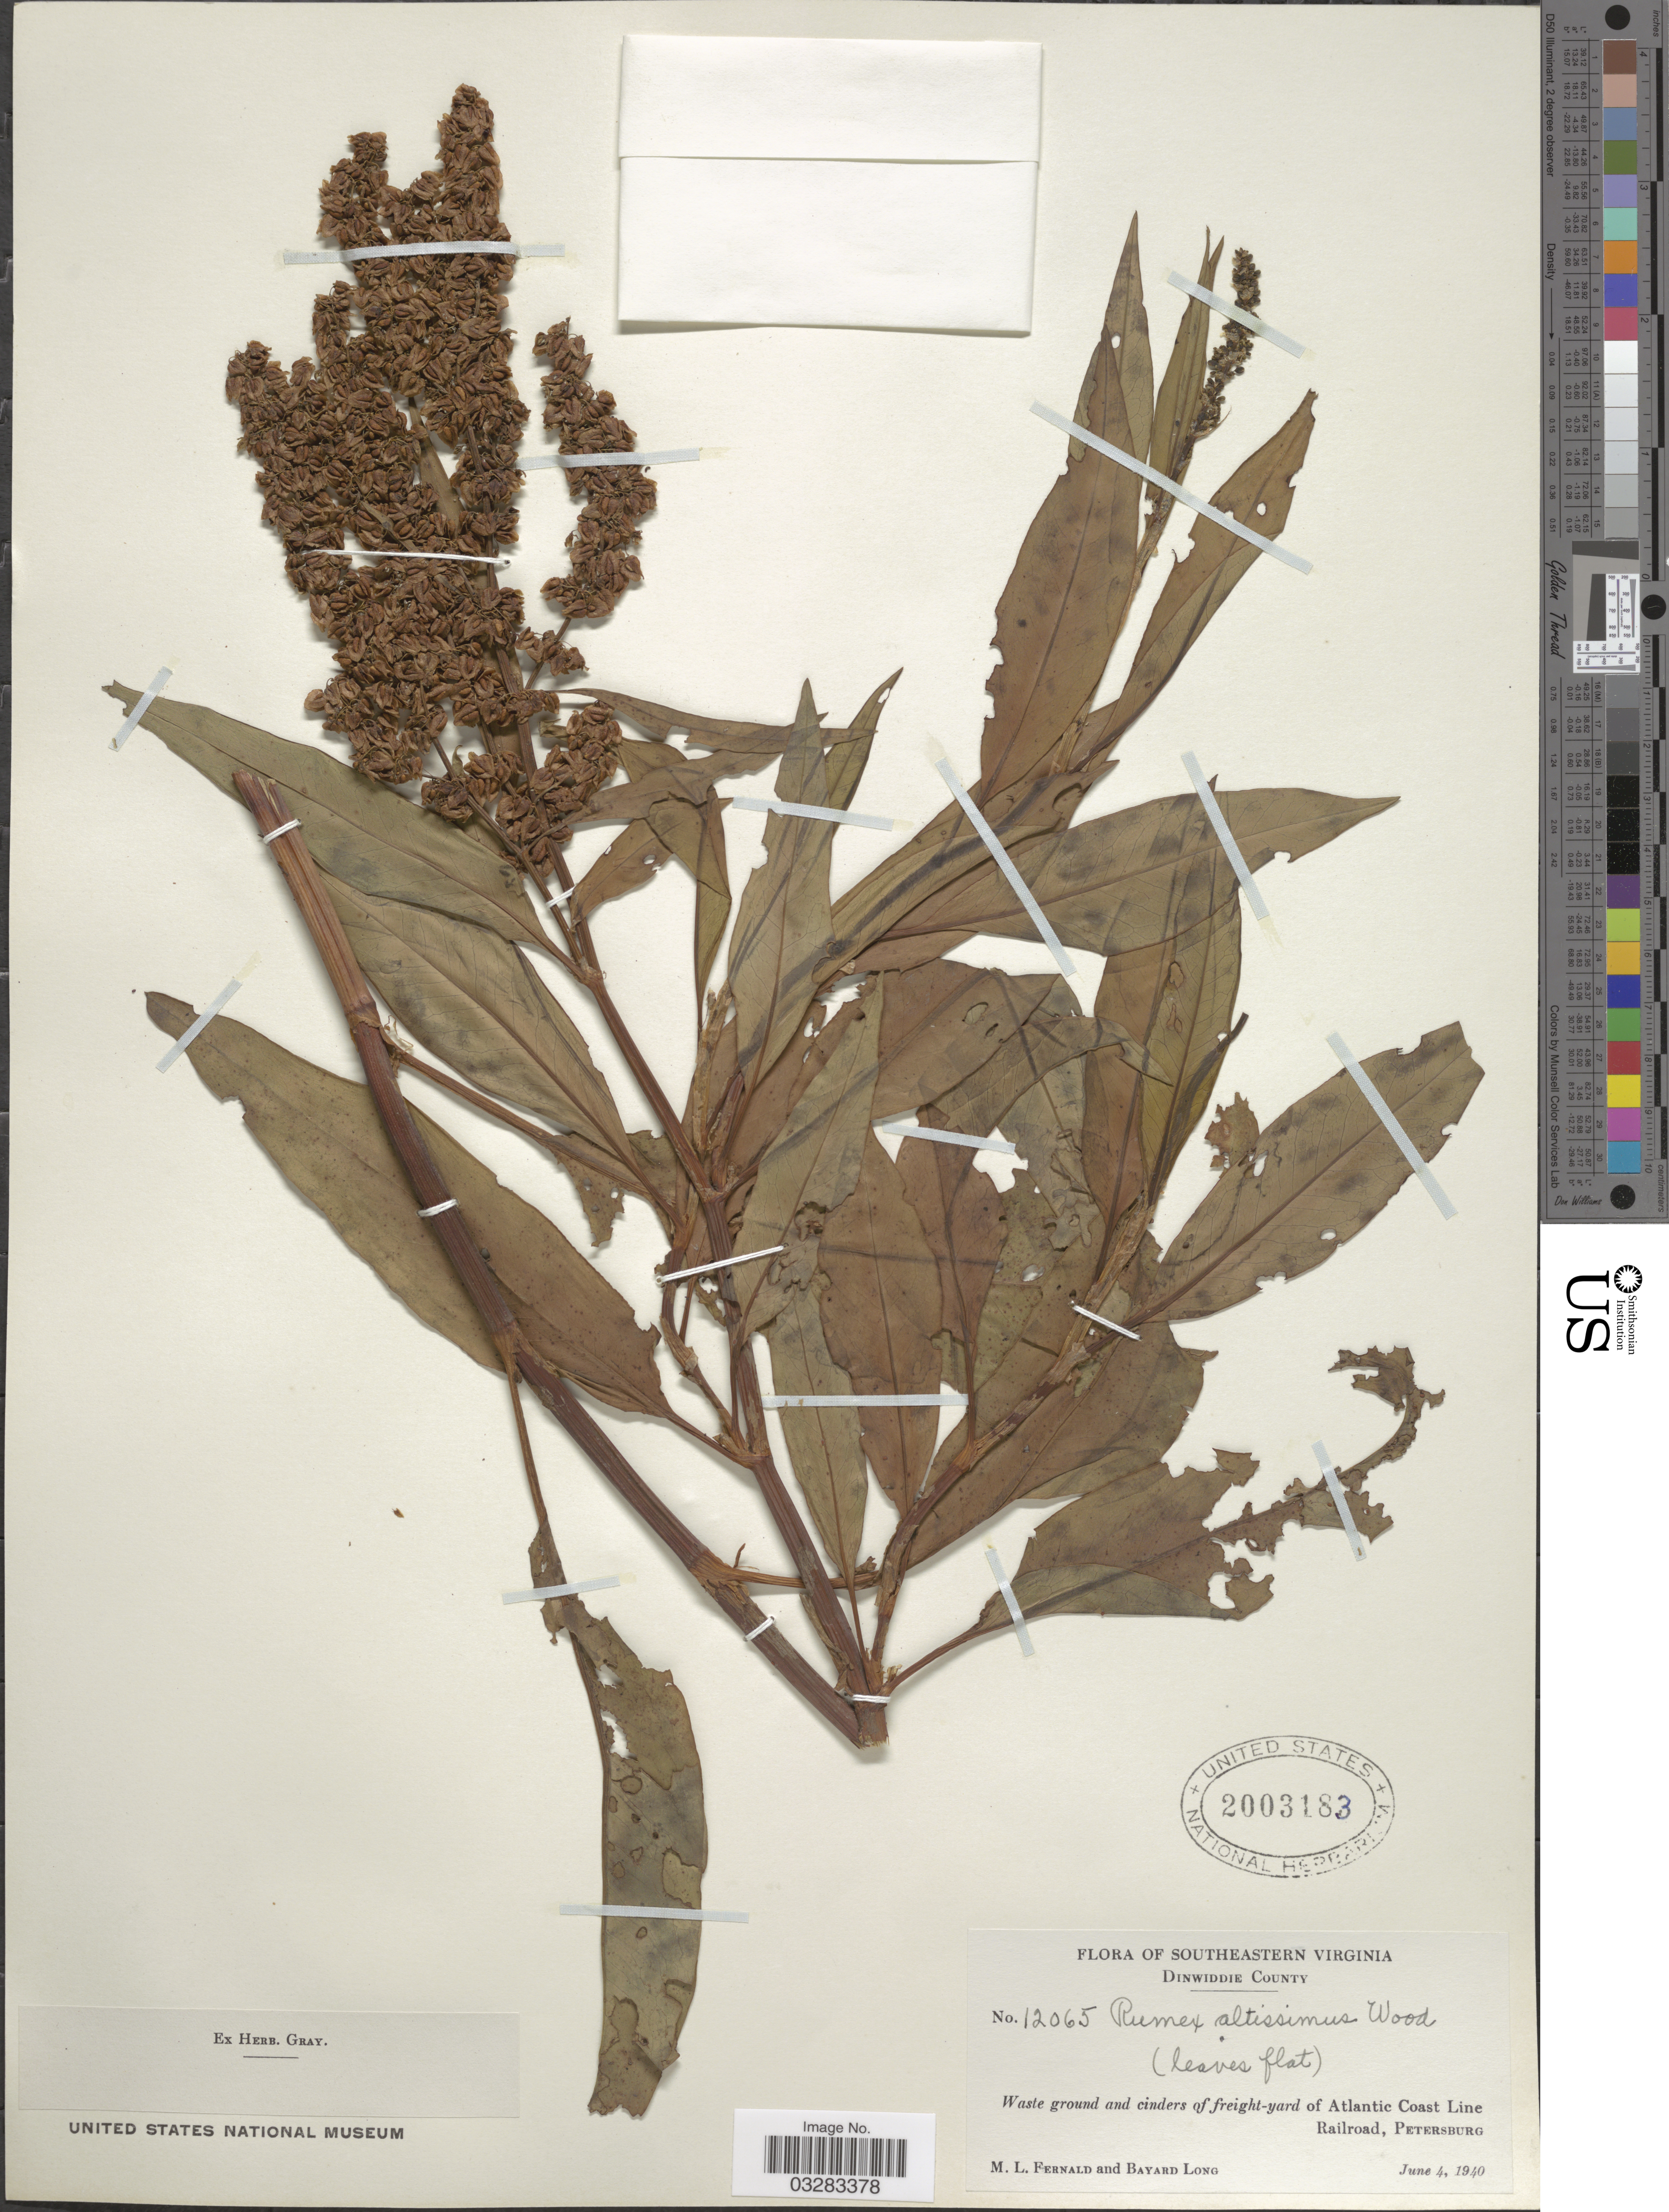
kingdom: Plantae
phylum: Tracheophyta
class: Magnoliopsida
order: Caryophyllales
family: Polygonaceae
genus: Rumex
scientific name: Rumex altissimus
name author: Alph. Wood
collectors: M. L. Fernald & B. Long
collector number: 12065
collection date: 1940-06-04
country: United States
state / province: Virginia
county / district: Dinwiddie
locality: Southeastern Virginia. Dinwiddie County. Waste ground and cinders of freight-yard of Atlantic Coast Line Railroad, Petersburg.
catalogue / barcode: US 2003183